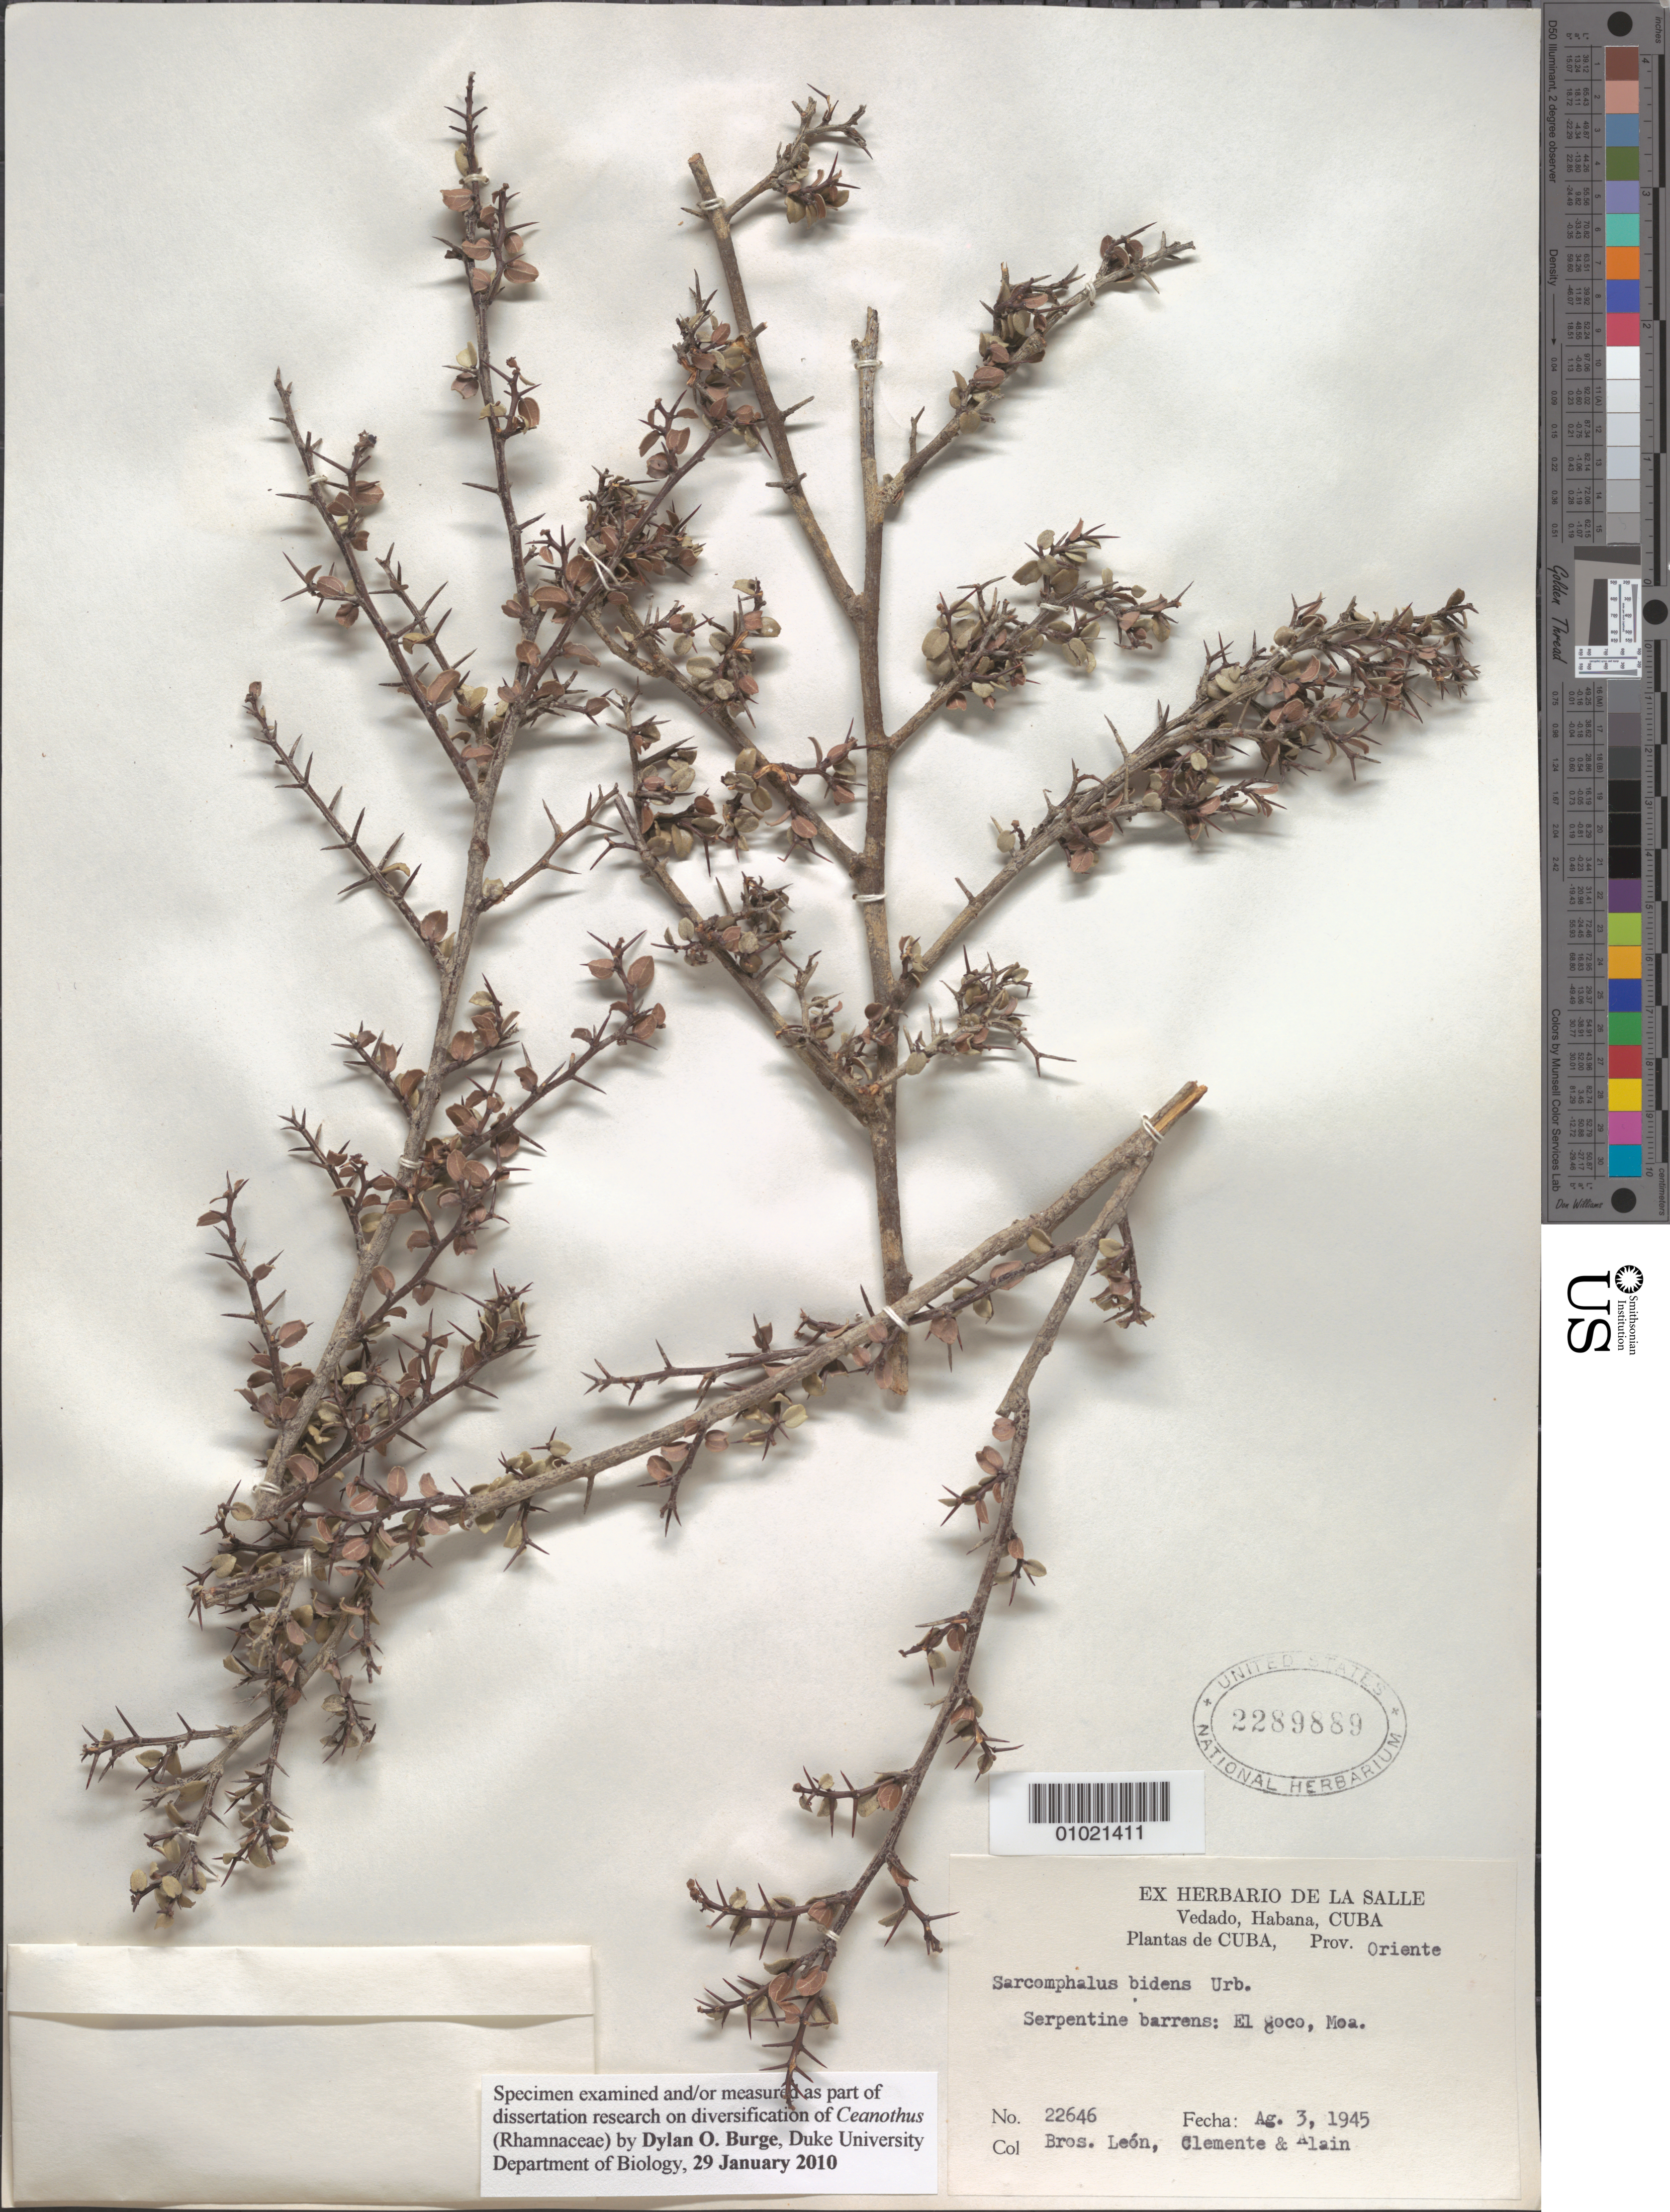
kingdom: Plantae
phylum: Tracheophyta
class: Magnoliopsida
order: Rosales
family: Rhamnaceae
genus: Sarcomphalus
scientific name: Sarcomphalus bidens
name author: Urb.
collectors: Bro. León, Bro. Clemente & A. H. Liogier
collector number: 22646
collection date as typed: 03 Aug 1945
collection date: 1945-08-03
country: Cuba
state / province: Holguín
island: Cuba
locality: Serpentine barrens: El coco, Moa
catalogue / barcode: US 2289889